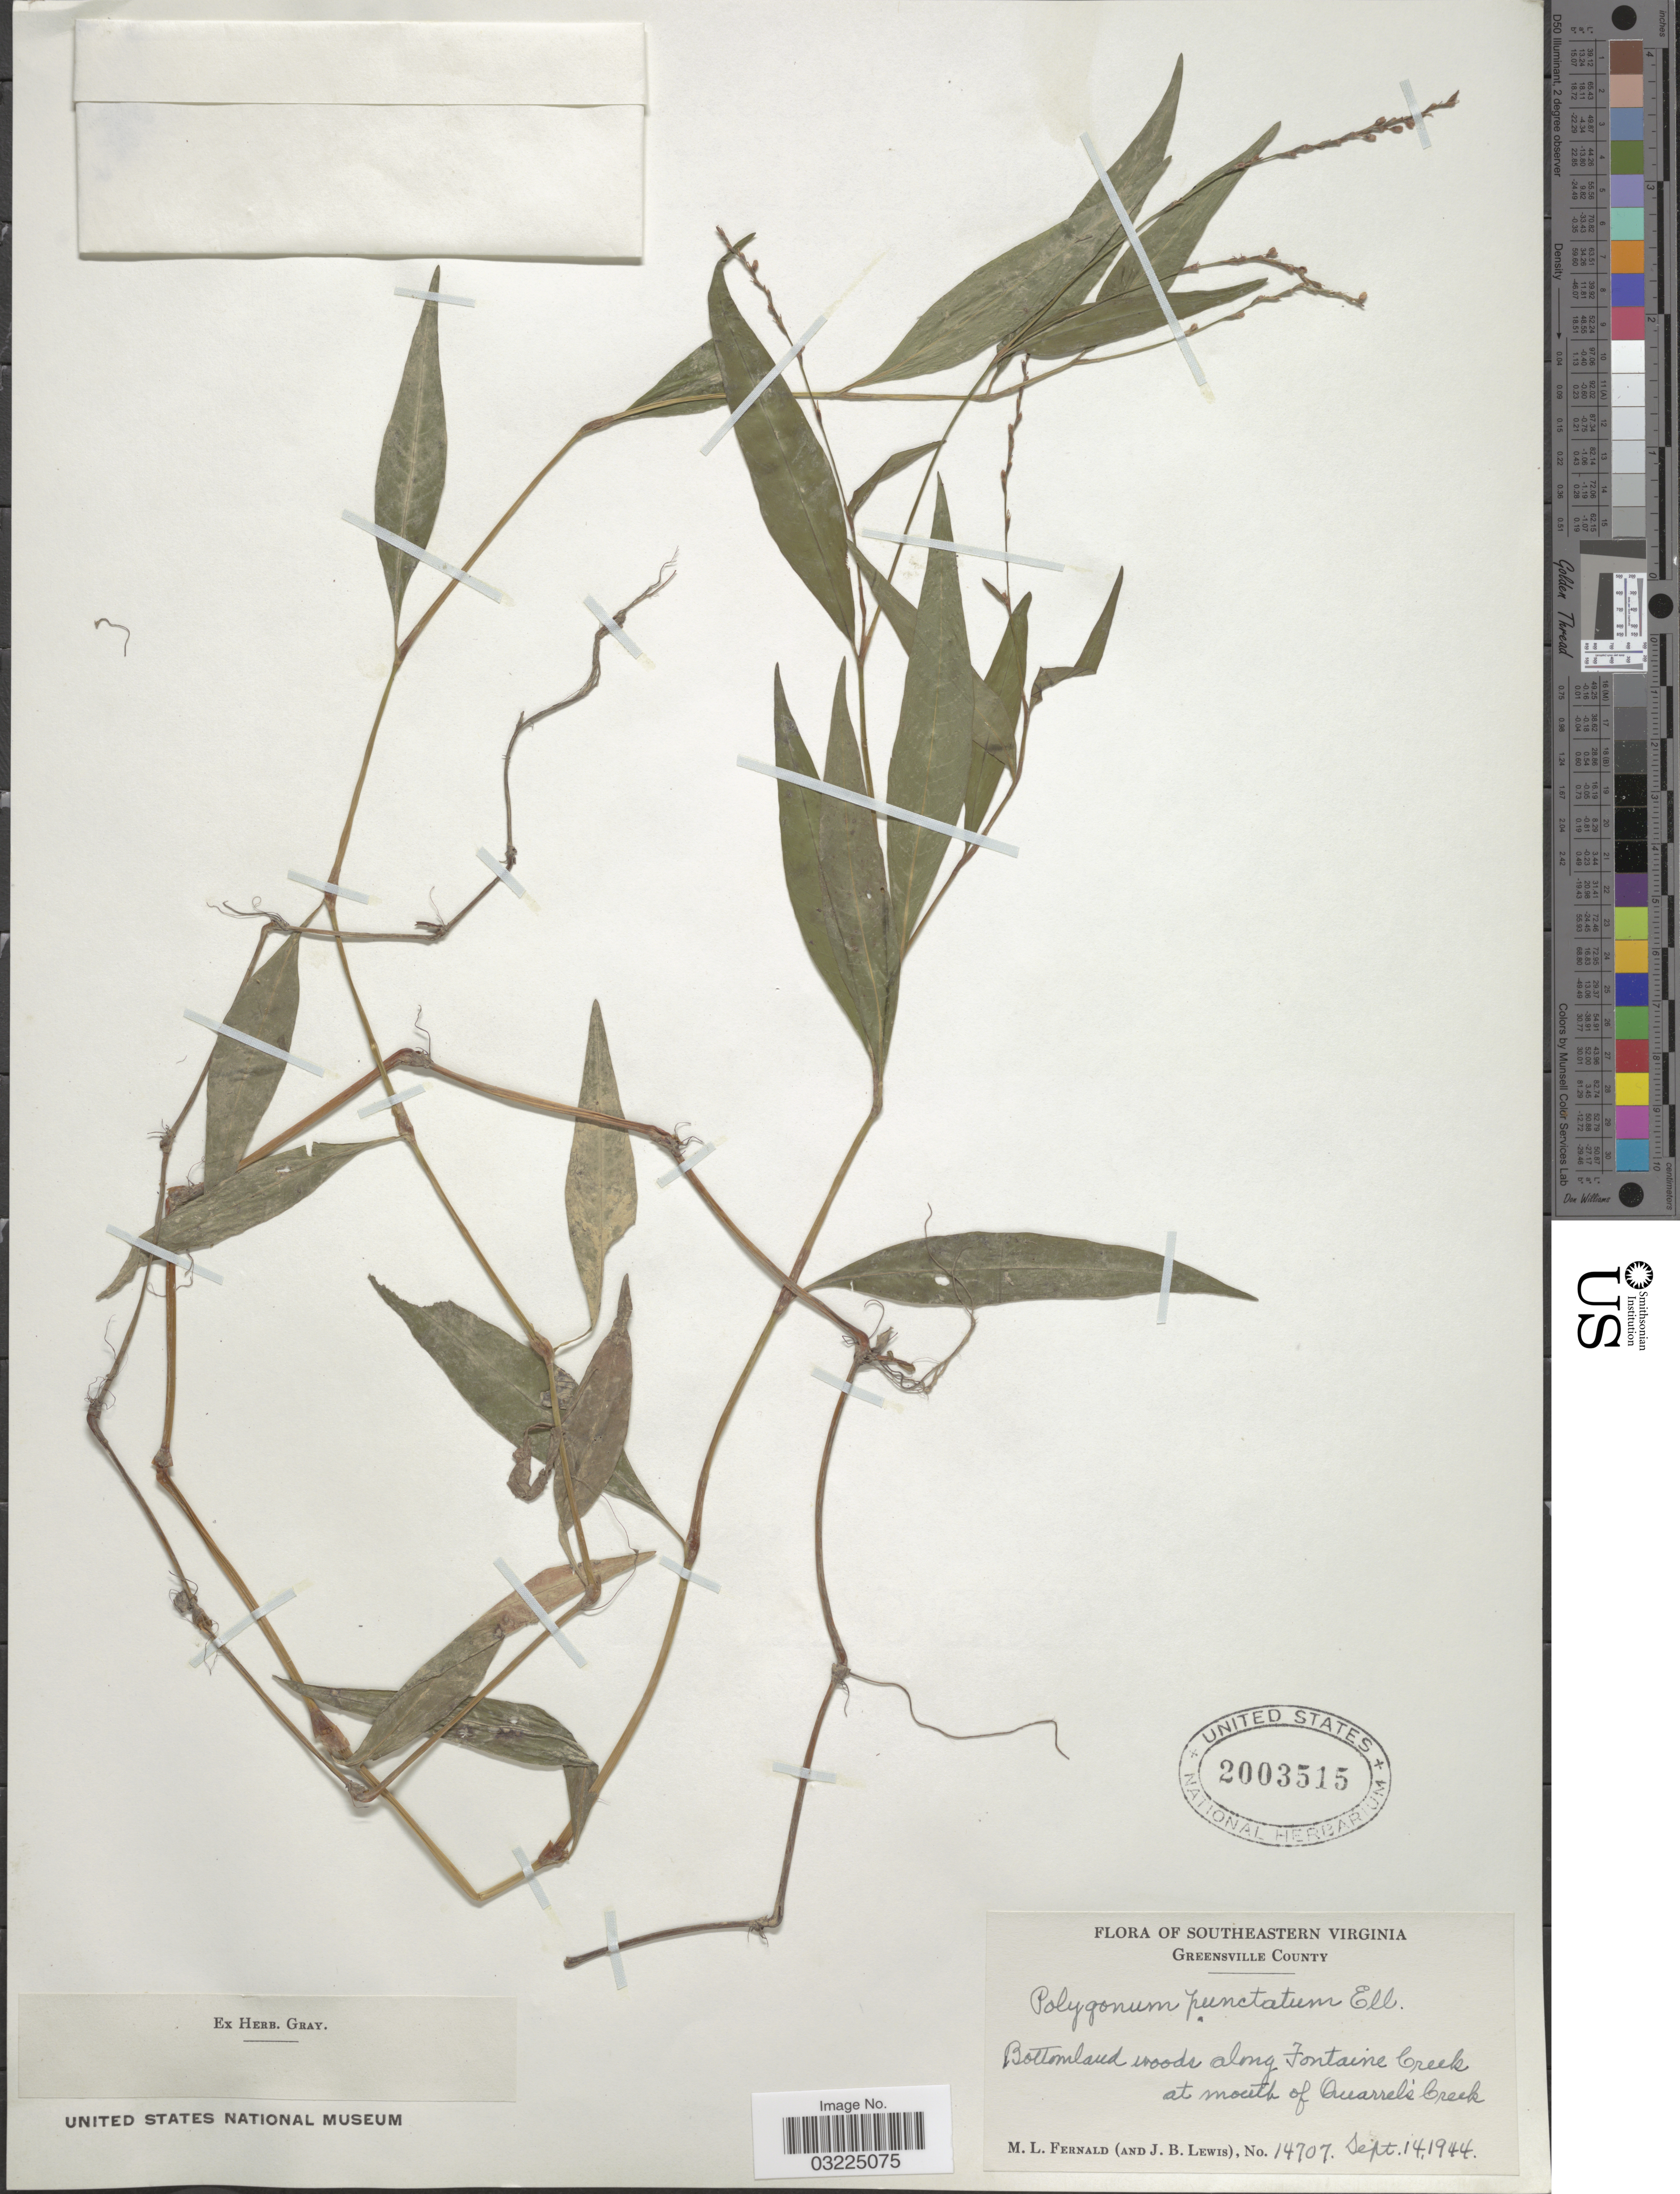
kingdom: Plantae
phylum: Tracheophyta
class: Magnoliopsida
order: Caryophyllales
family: Polygonaceae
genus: Persicaria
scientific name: Persicaria punctata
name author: (Elliott) Small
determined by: Atha, D. E.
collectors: M. L. Fernald & J. B. Lewis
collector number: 14707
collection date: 1944-09-14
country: United States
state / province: Virginia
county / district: Greensville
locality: Southeastern Virginia, Greensville County, Bottomland woods along Fontaine Creek at mouth of Quarrel's Creek.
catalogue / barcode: US 2003515